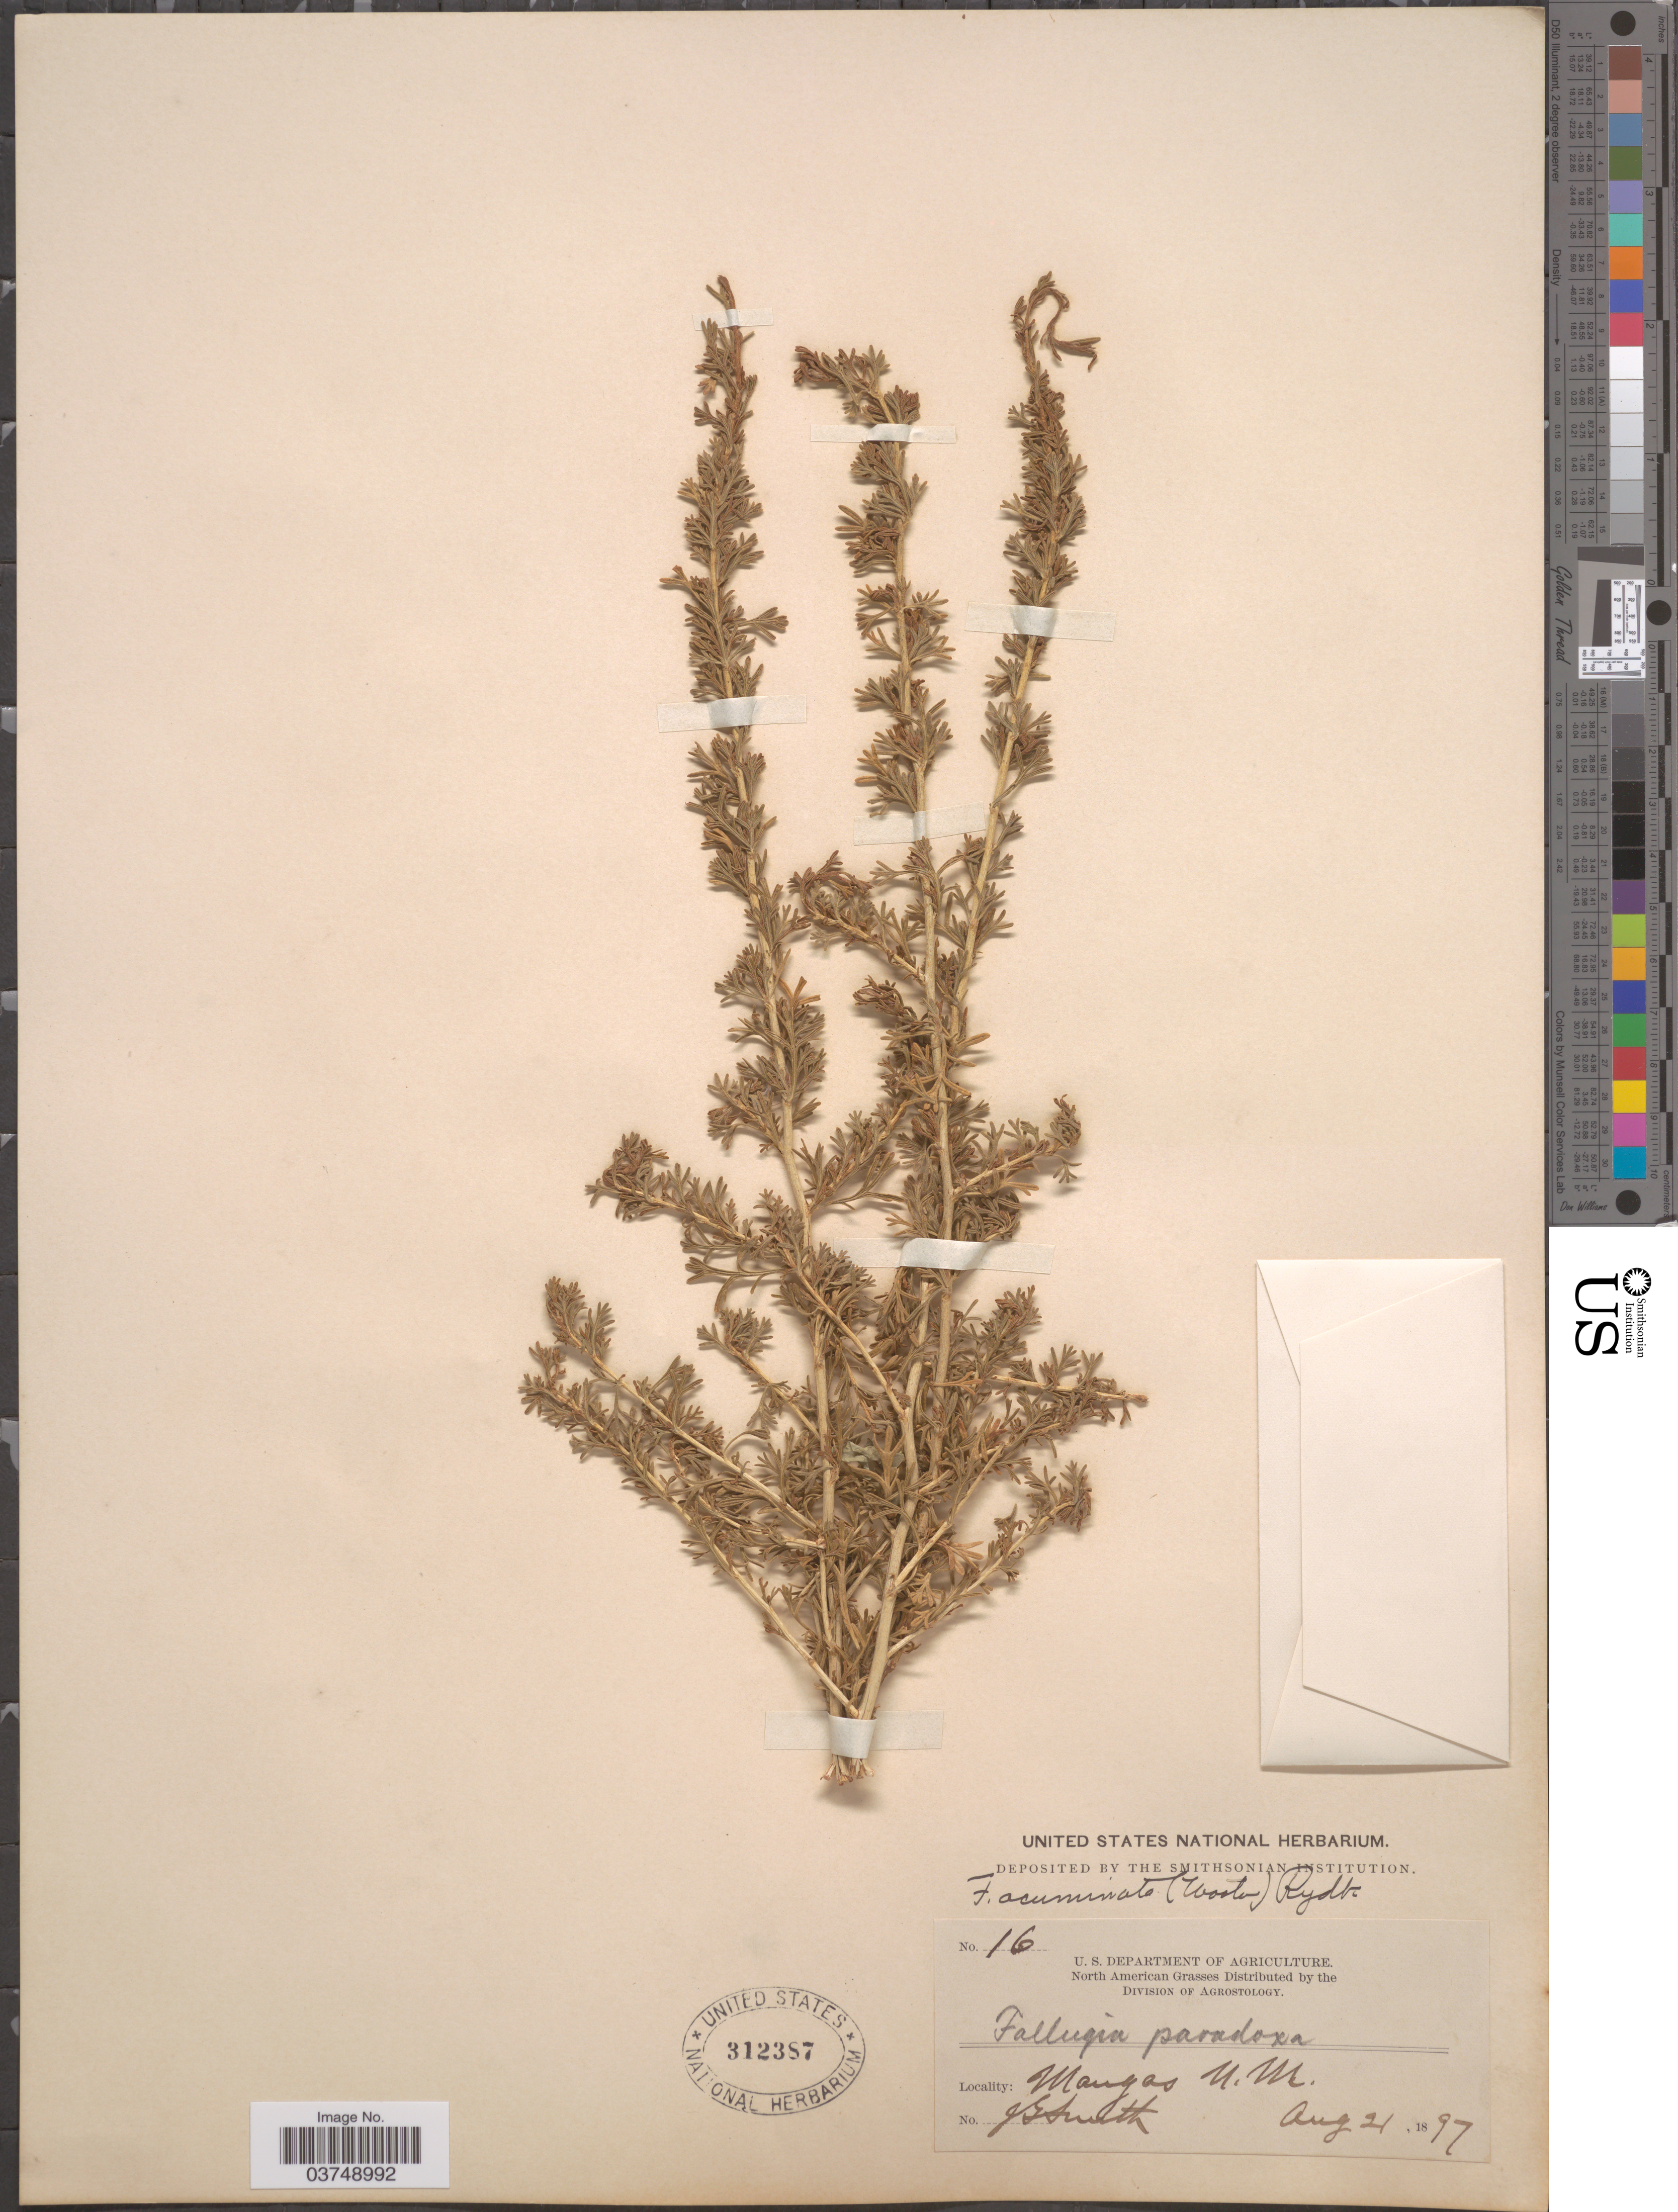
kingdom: Plantae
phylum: Tracheophyta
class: Magnoliopsida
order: Rosales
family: Rosaceae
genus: Fallugia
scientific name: Fallugia acuminata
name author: (Wooton) Rydb.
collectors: J. G. Smith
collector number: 16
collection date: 1897-08-21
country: United States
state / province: New Mexico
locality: Mangas.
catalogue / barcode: US 312387